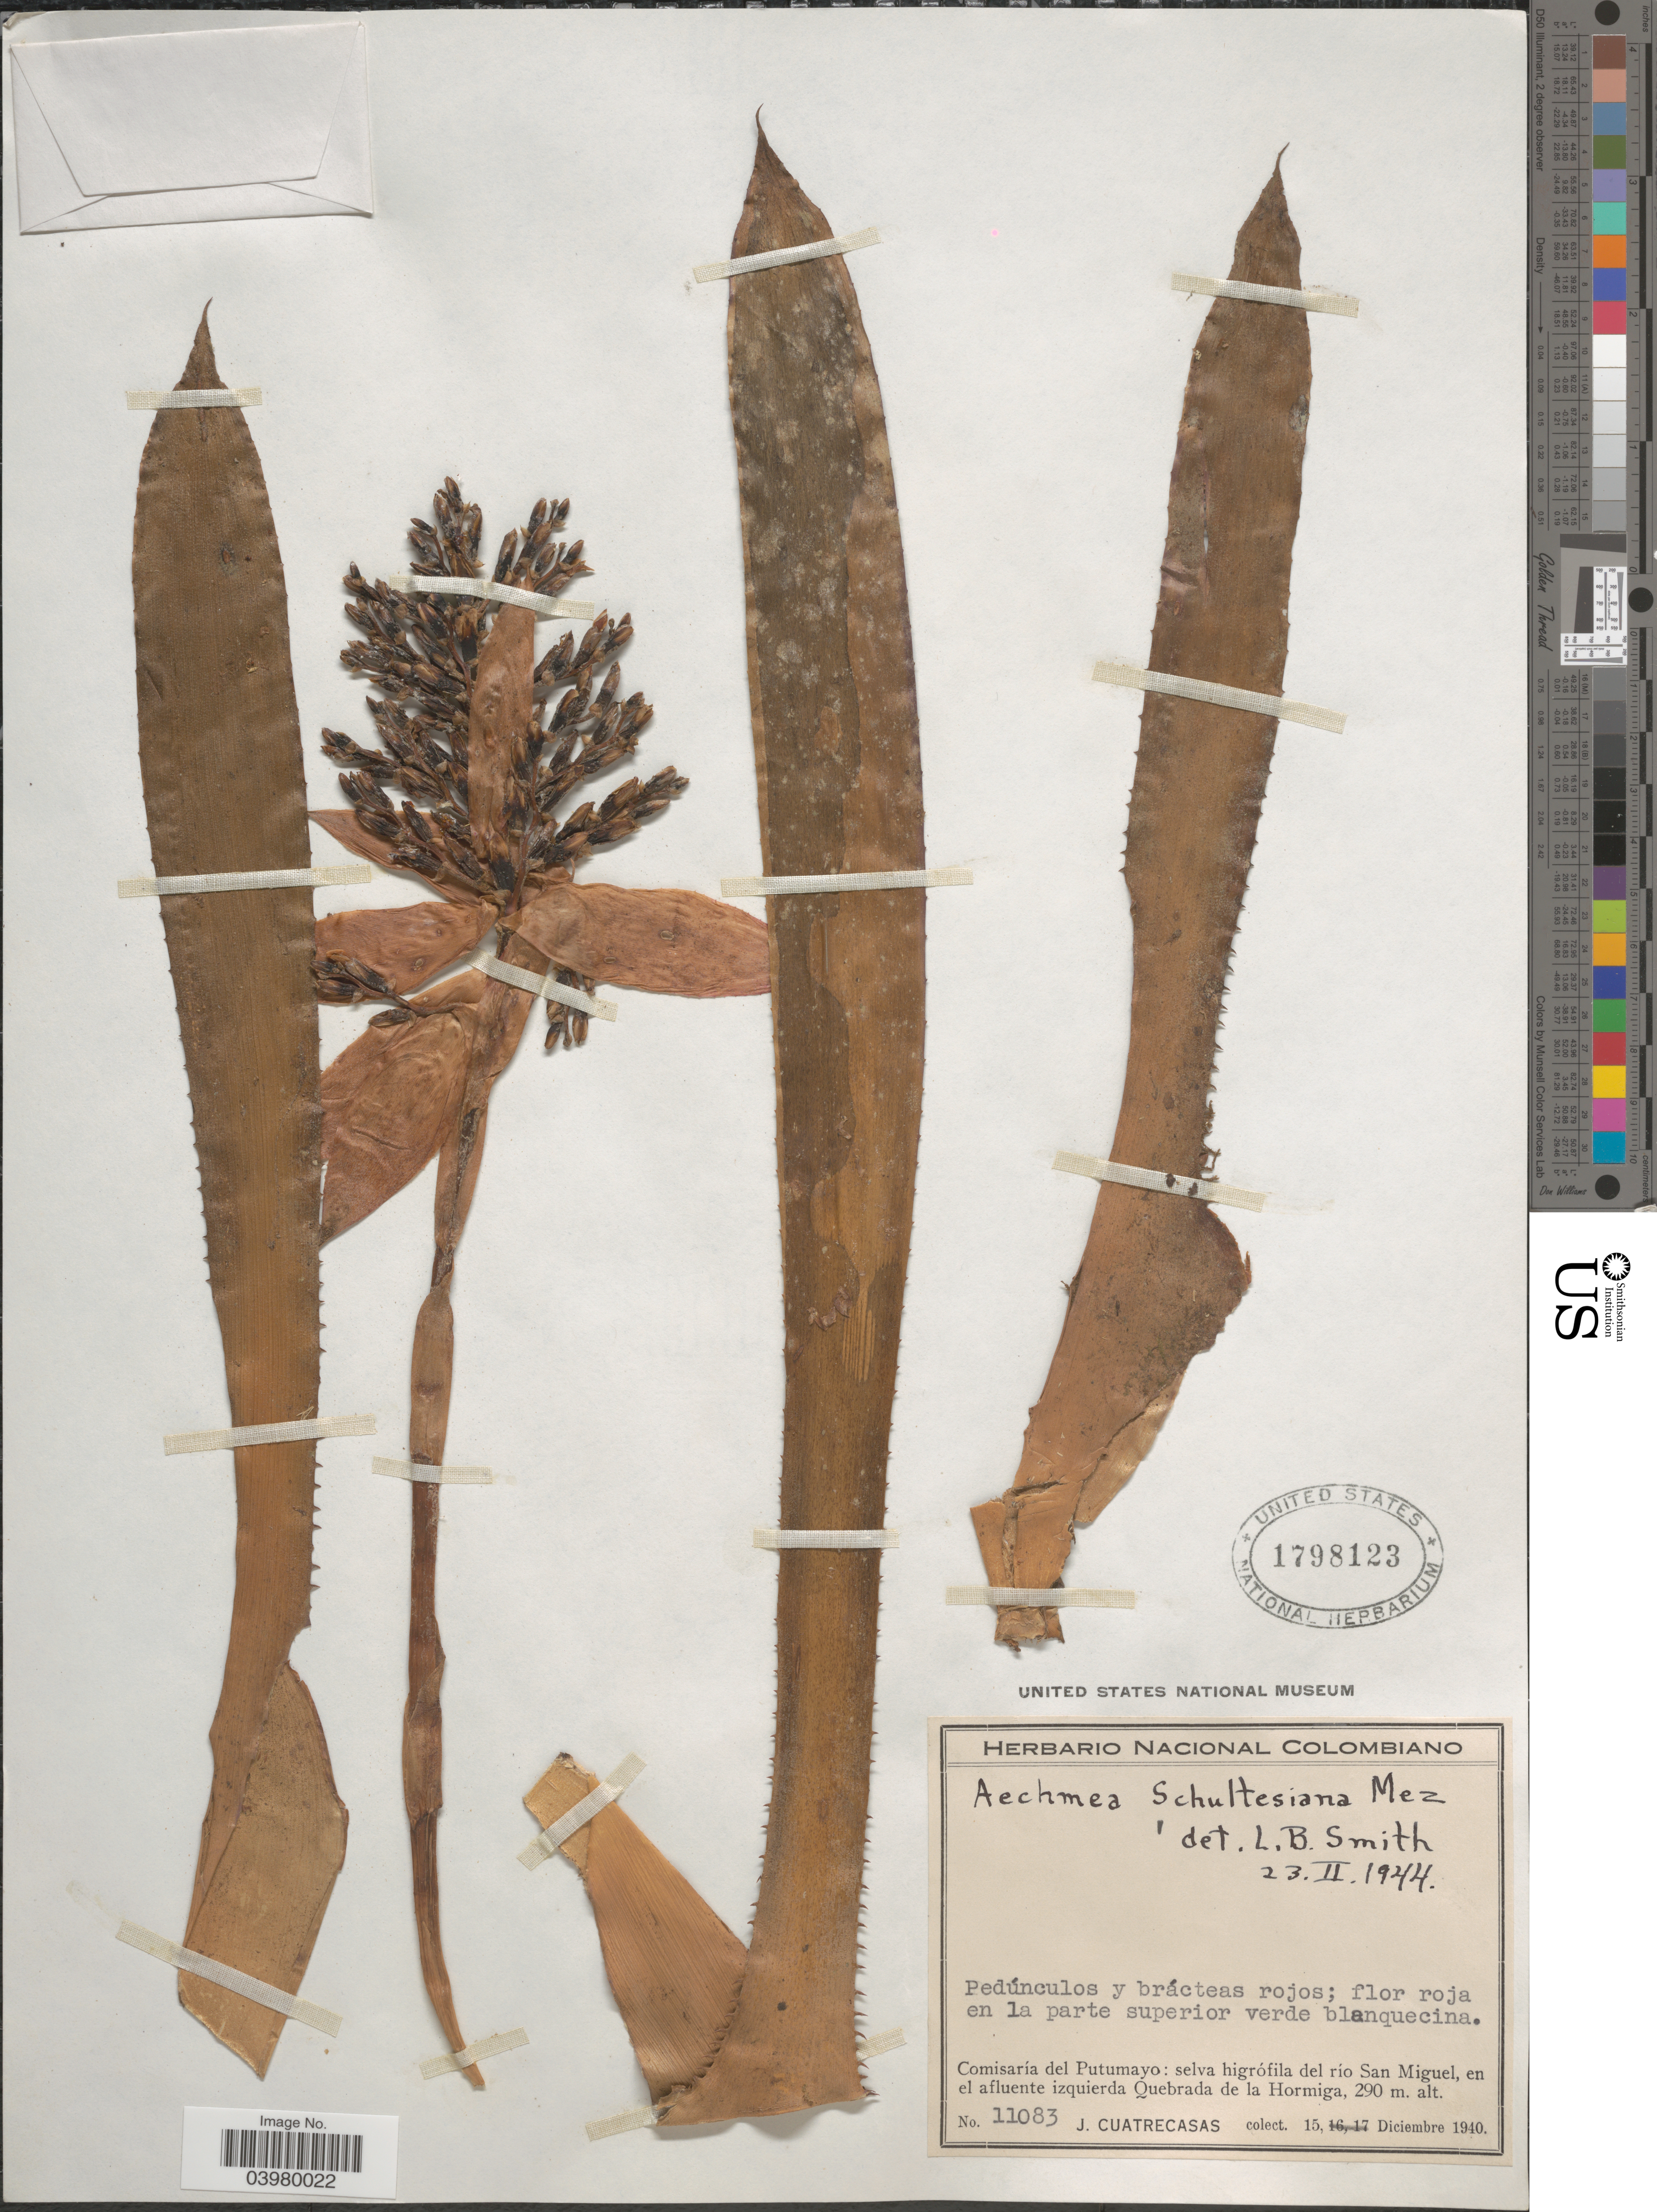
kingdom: Plantae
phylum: Tracheophyta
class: Liliopsida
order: Poales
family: Bromeliaceae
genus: Aechmea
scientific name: Aechmea penduliflora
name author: André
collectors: J. Cuatrecasas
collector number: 11083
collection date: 1940-12-15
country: Colombia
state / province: Putumayo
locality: Comisaría del Putumayo: selva higrófila del río San Miguel, en el afluente izquierda Quebrada de la Hormiga.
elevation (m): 290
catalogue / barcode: US 1798123